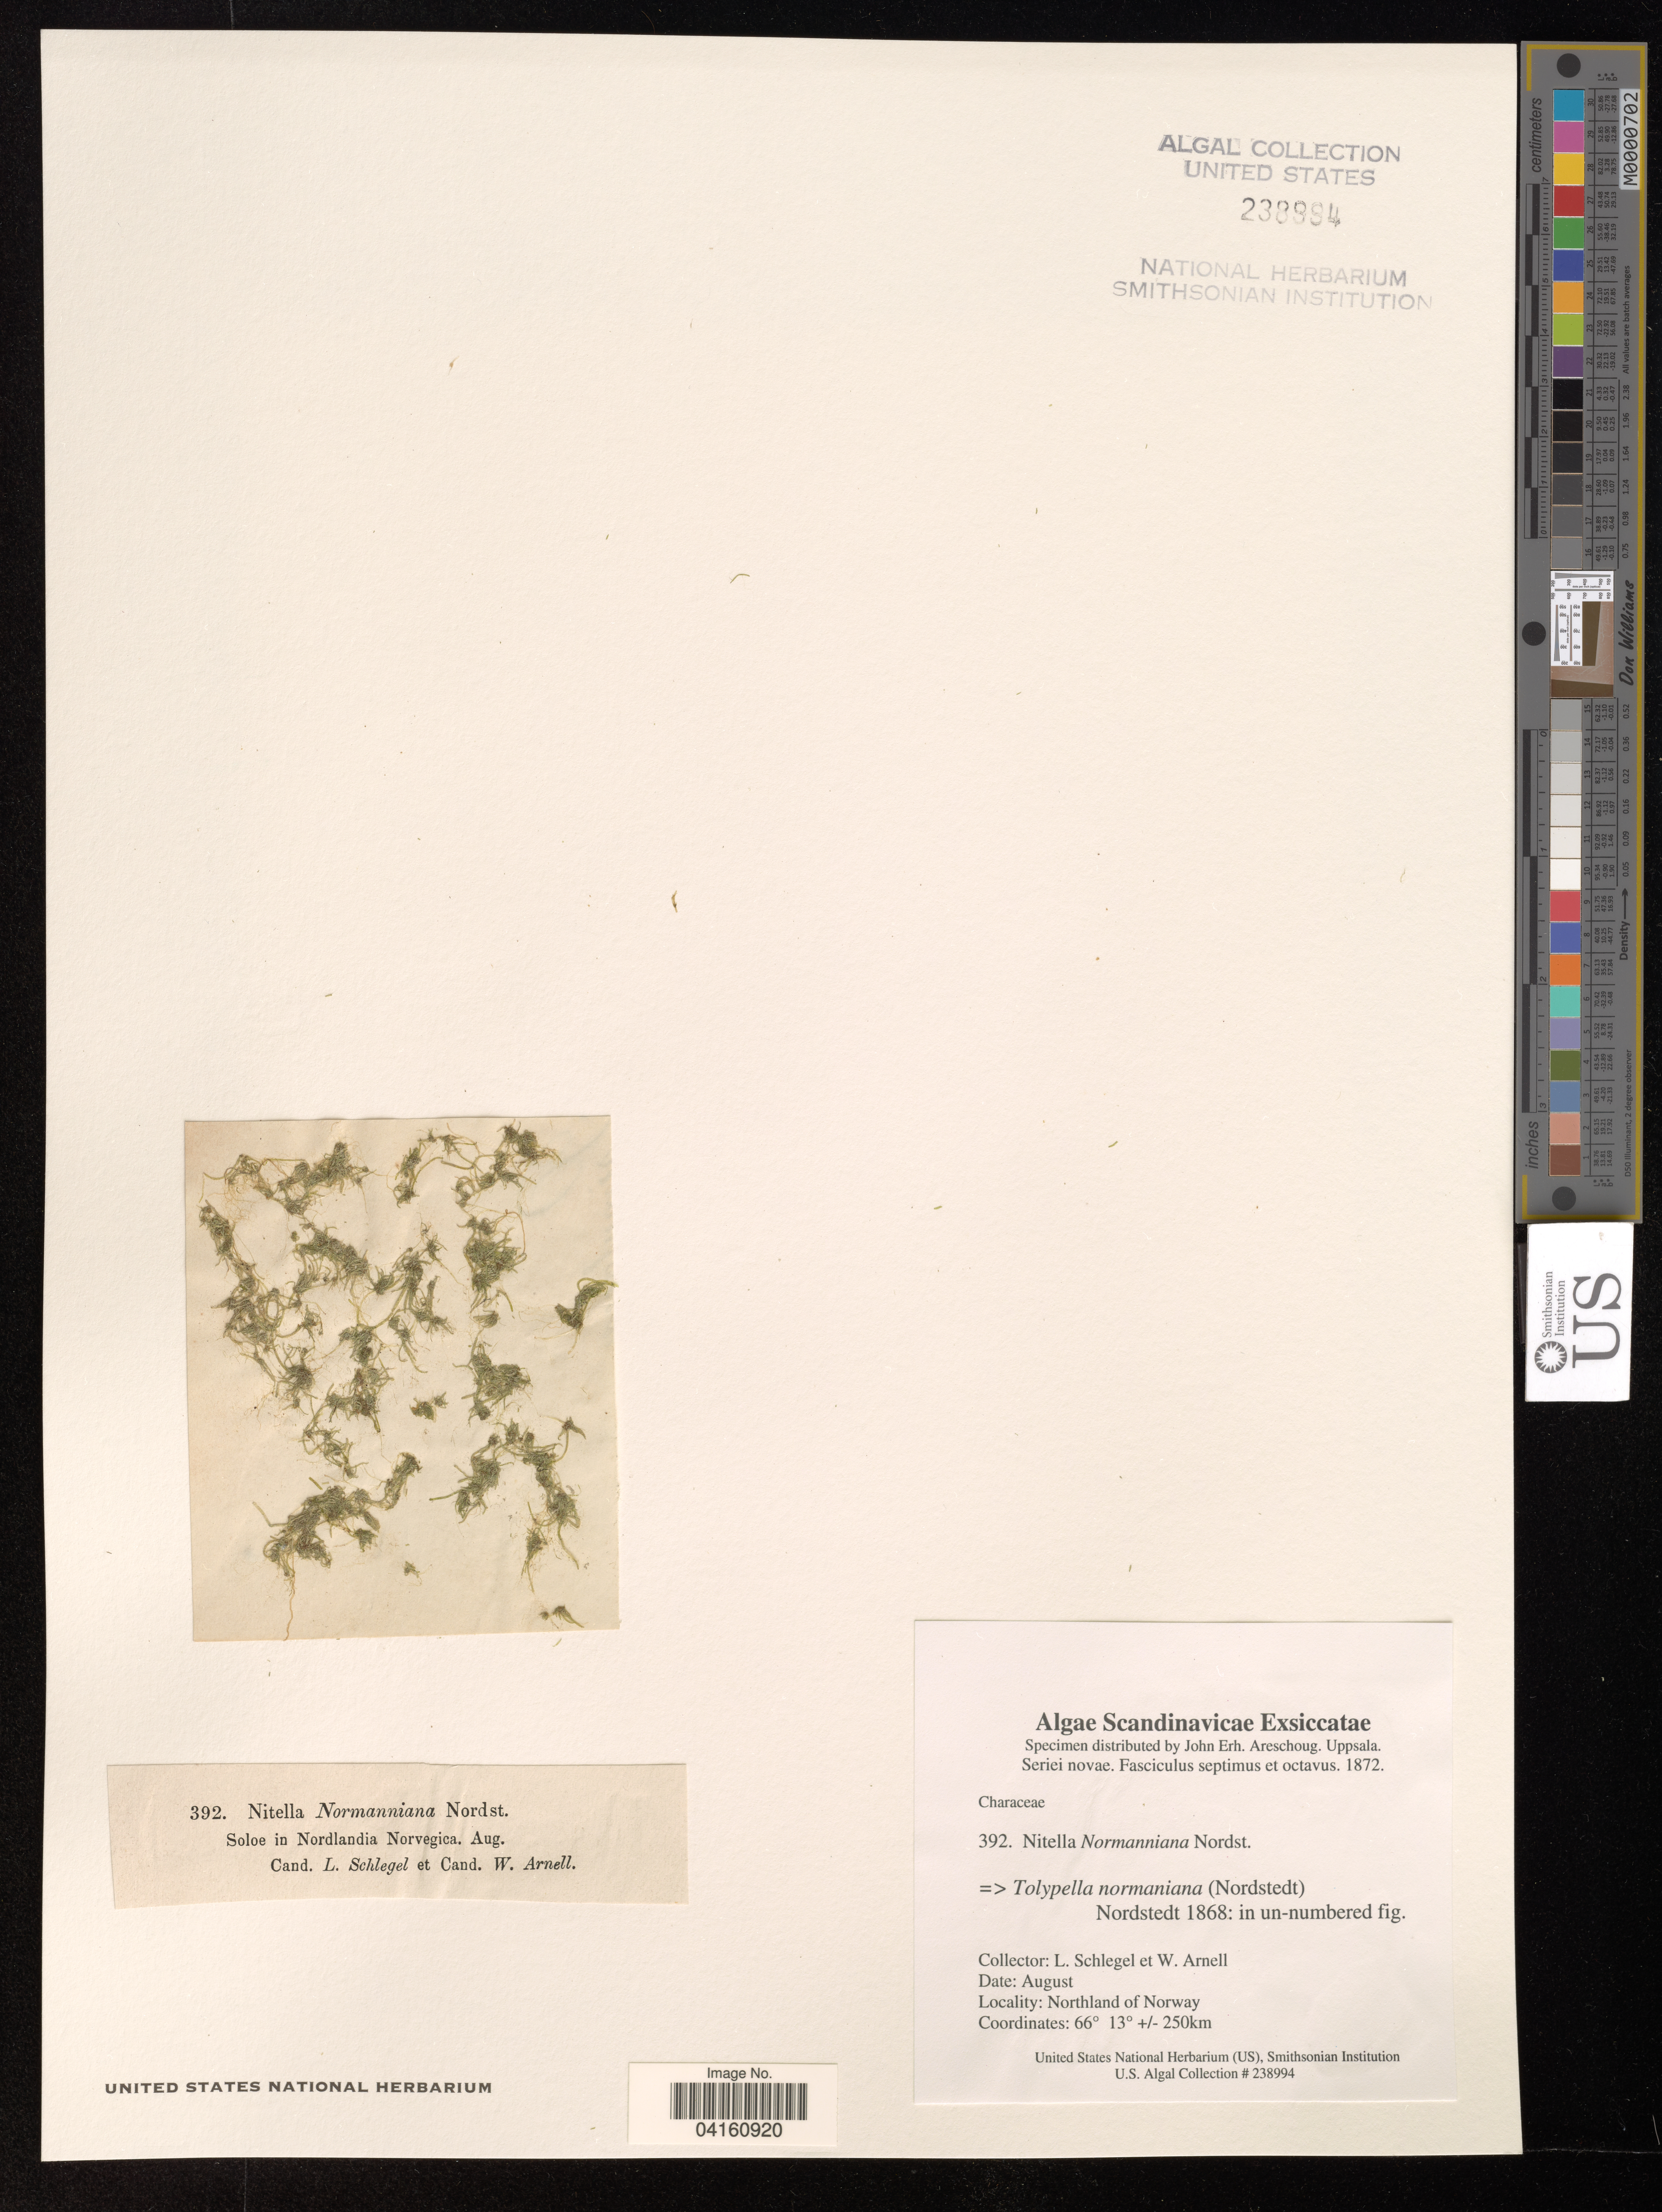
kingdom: Plantae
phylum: Charophyta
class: Charophyceae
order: Charales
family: Characeae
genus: Tolypella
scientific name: Tolypella normaniana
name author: Nordstedt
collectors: L. Schlegel & W. Arnell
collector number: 392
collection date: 1872-08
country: Norway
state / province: Nordland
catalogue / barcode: US 238994